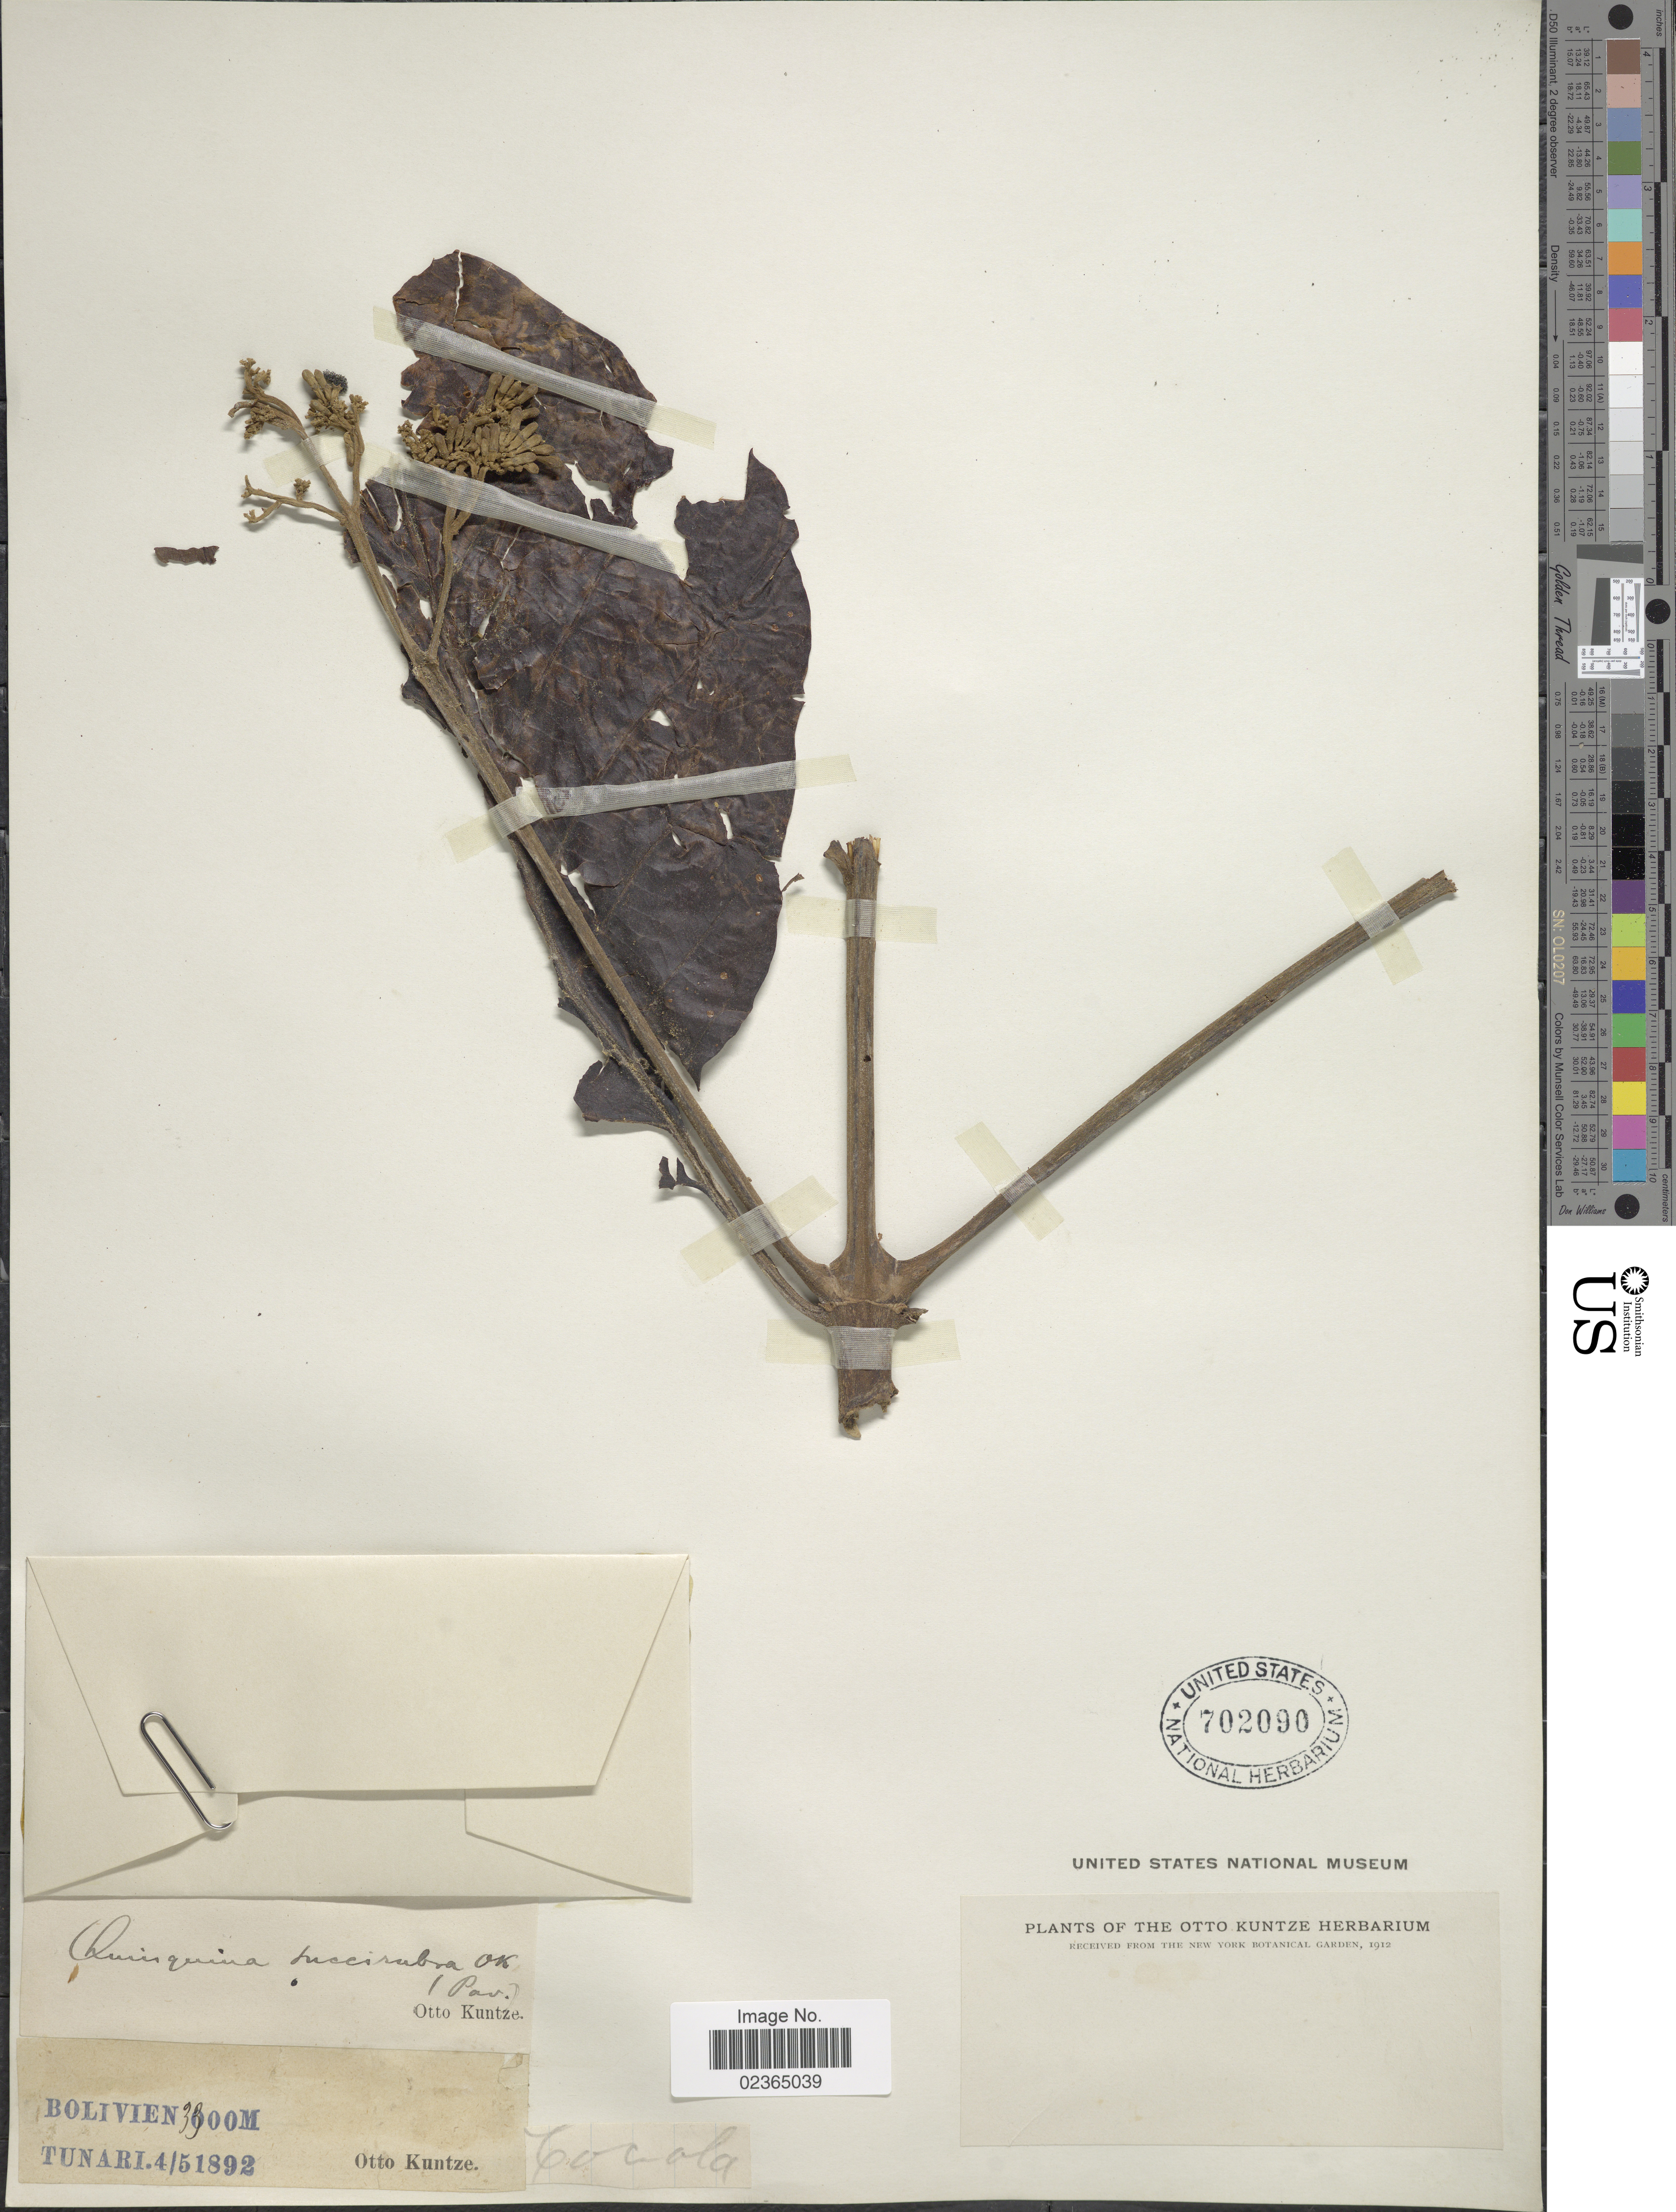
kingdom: Plantae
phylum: Tracheophyta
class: Magnoliopsida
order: Gentianales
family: Rubiaceae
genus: Cinchona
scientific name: Cinchona pubescens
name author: Vahl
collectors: C.E.O. Kuntze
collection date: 1892-05-04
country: Bolivia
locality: Tunari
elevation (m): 3300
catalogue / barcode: US 702090